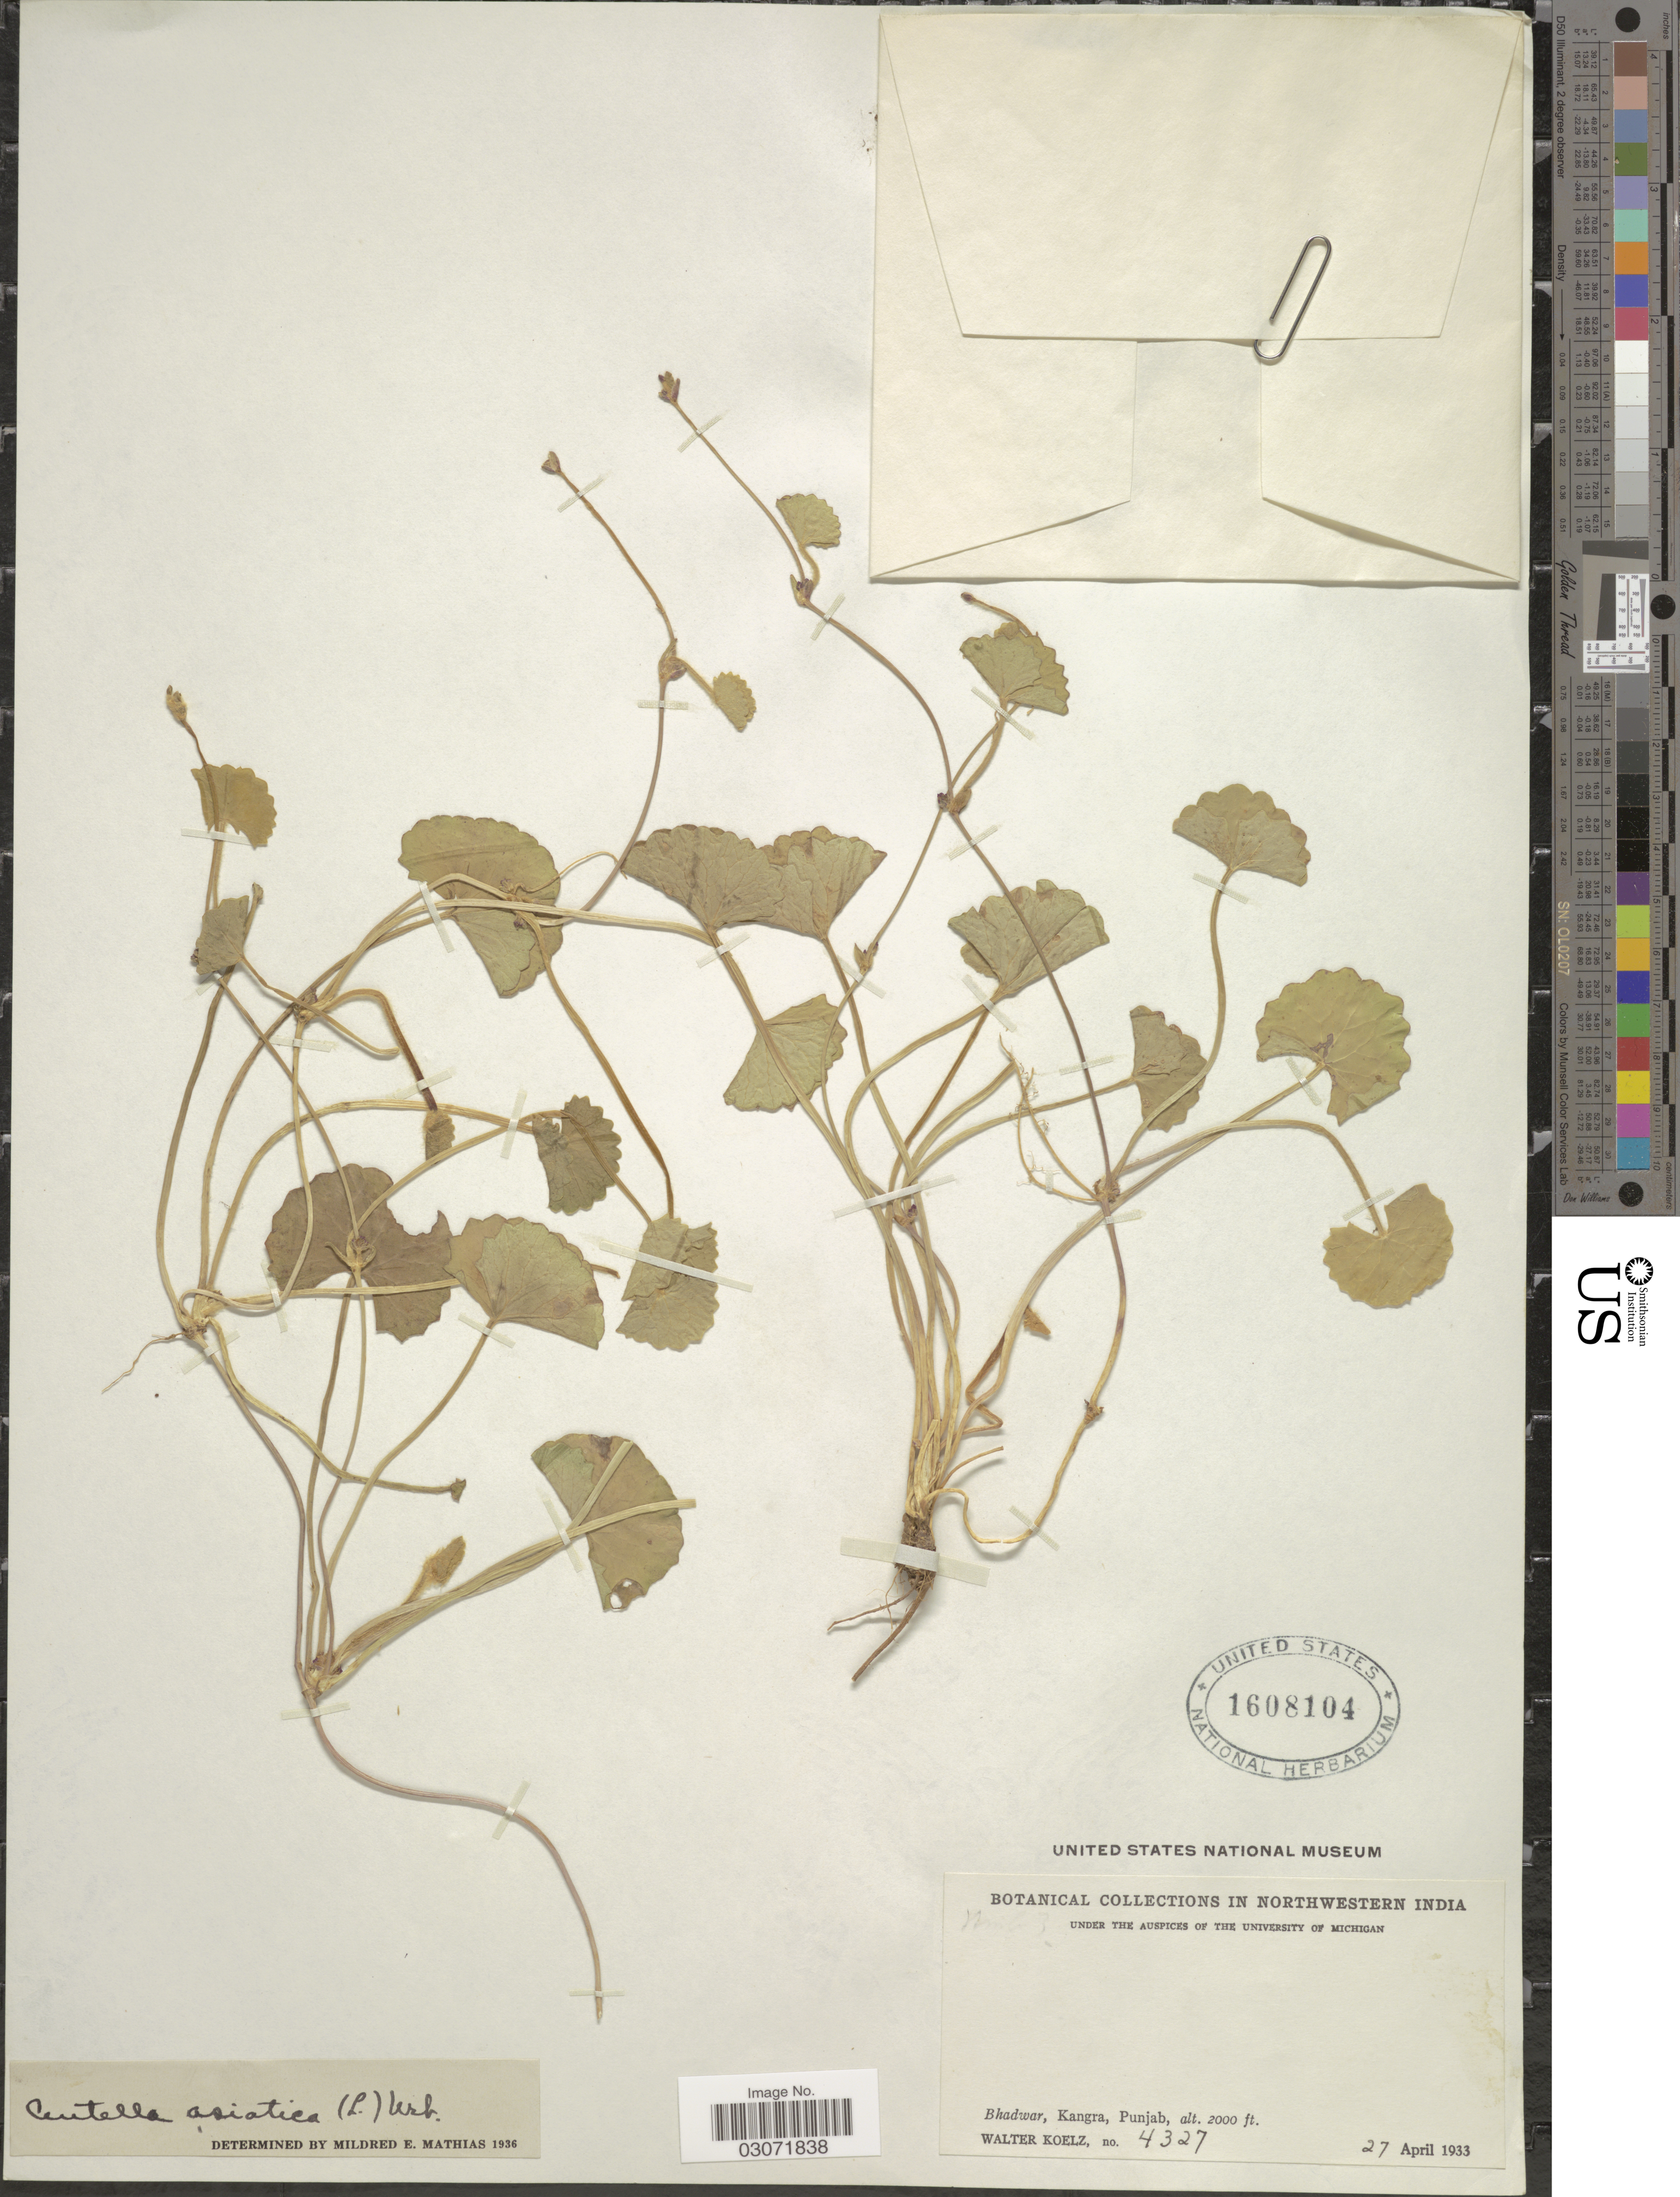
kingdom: Plantae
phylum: Tracheophyta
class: Magnoliopsida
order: Apiales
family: Apiaceae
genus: Centella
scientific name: Centella asiatica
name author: (L.) Urb.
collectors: W. N. Koelz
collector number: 4327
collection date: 1933-04-27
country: India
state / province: Punjab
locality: Northwestern India. Bhadwar, Kangra.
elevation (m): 610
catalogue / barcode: US 1608104